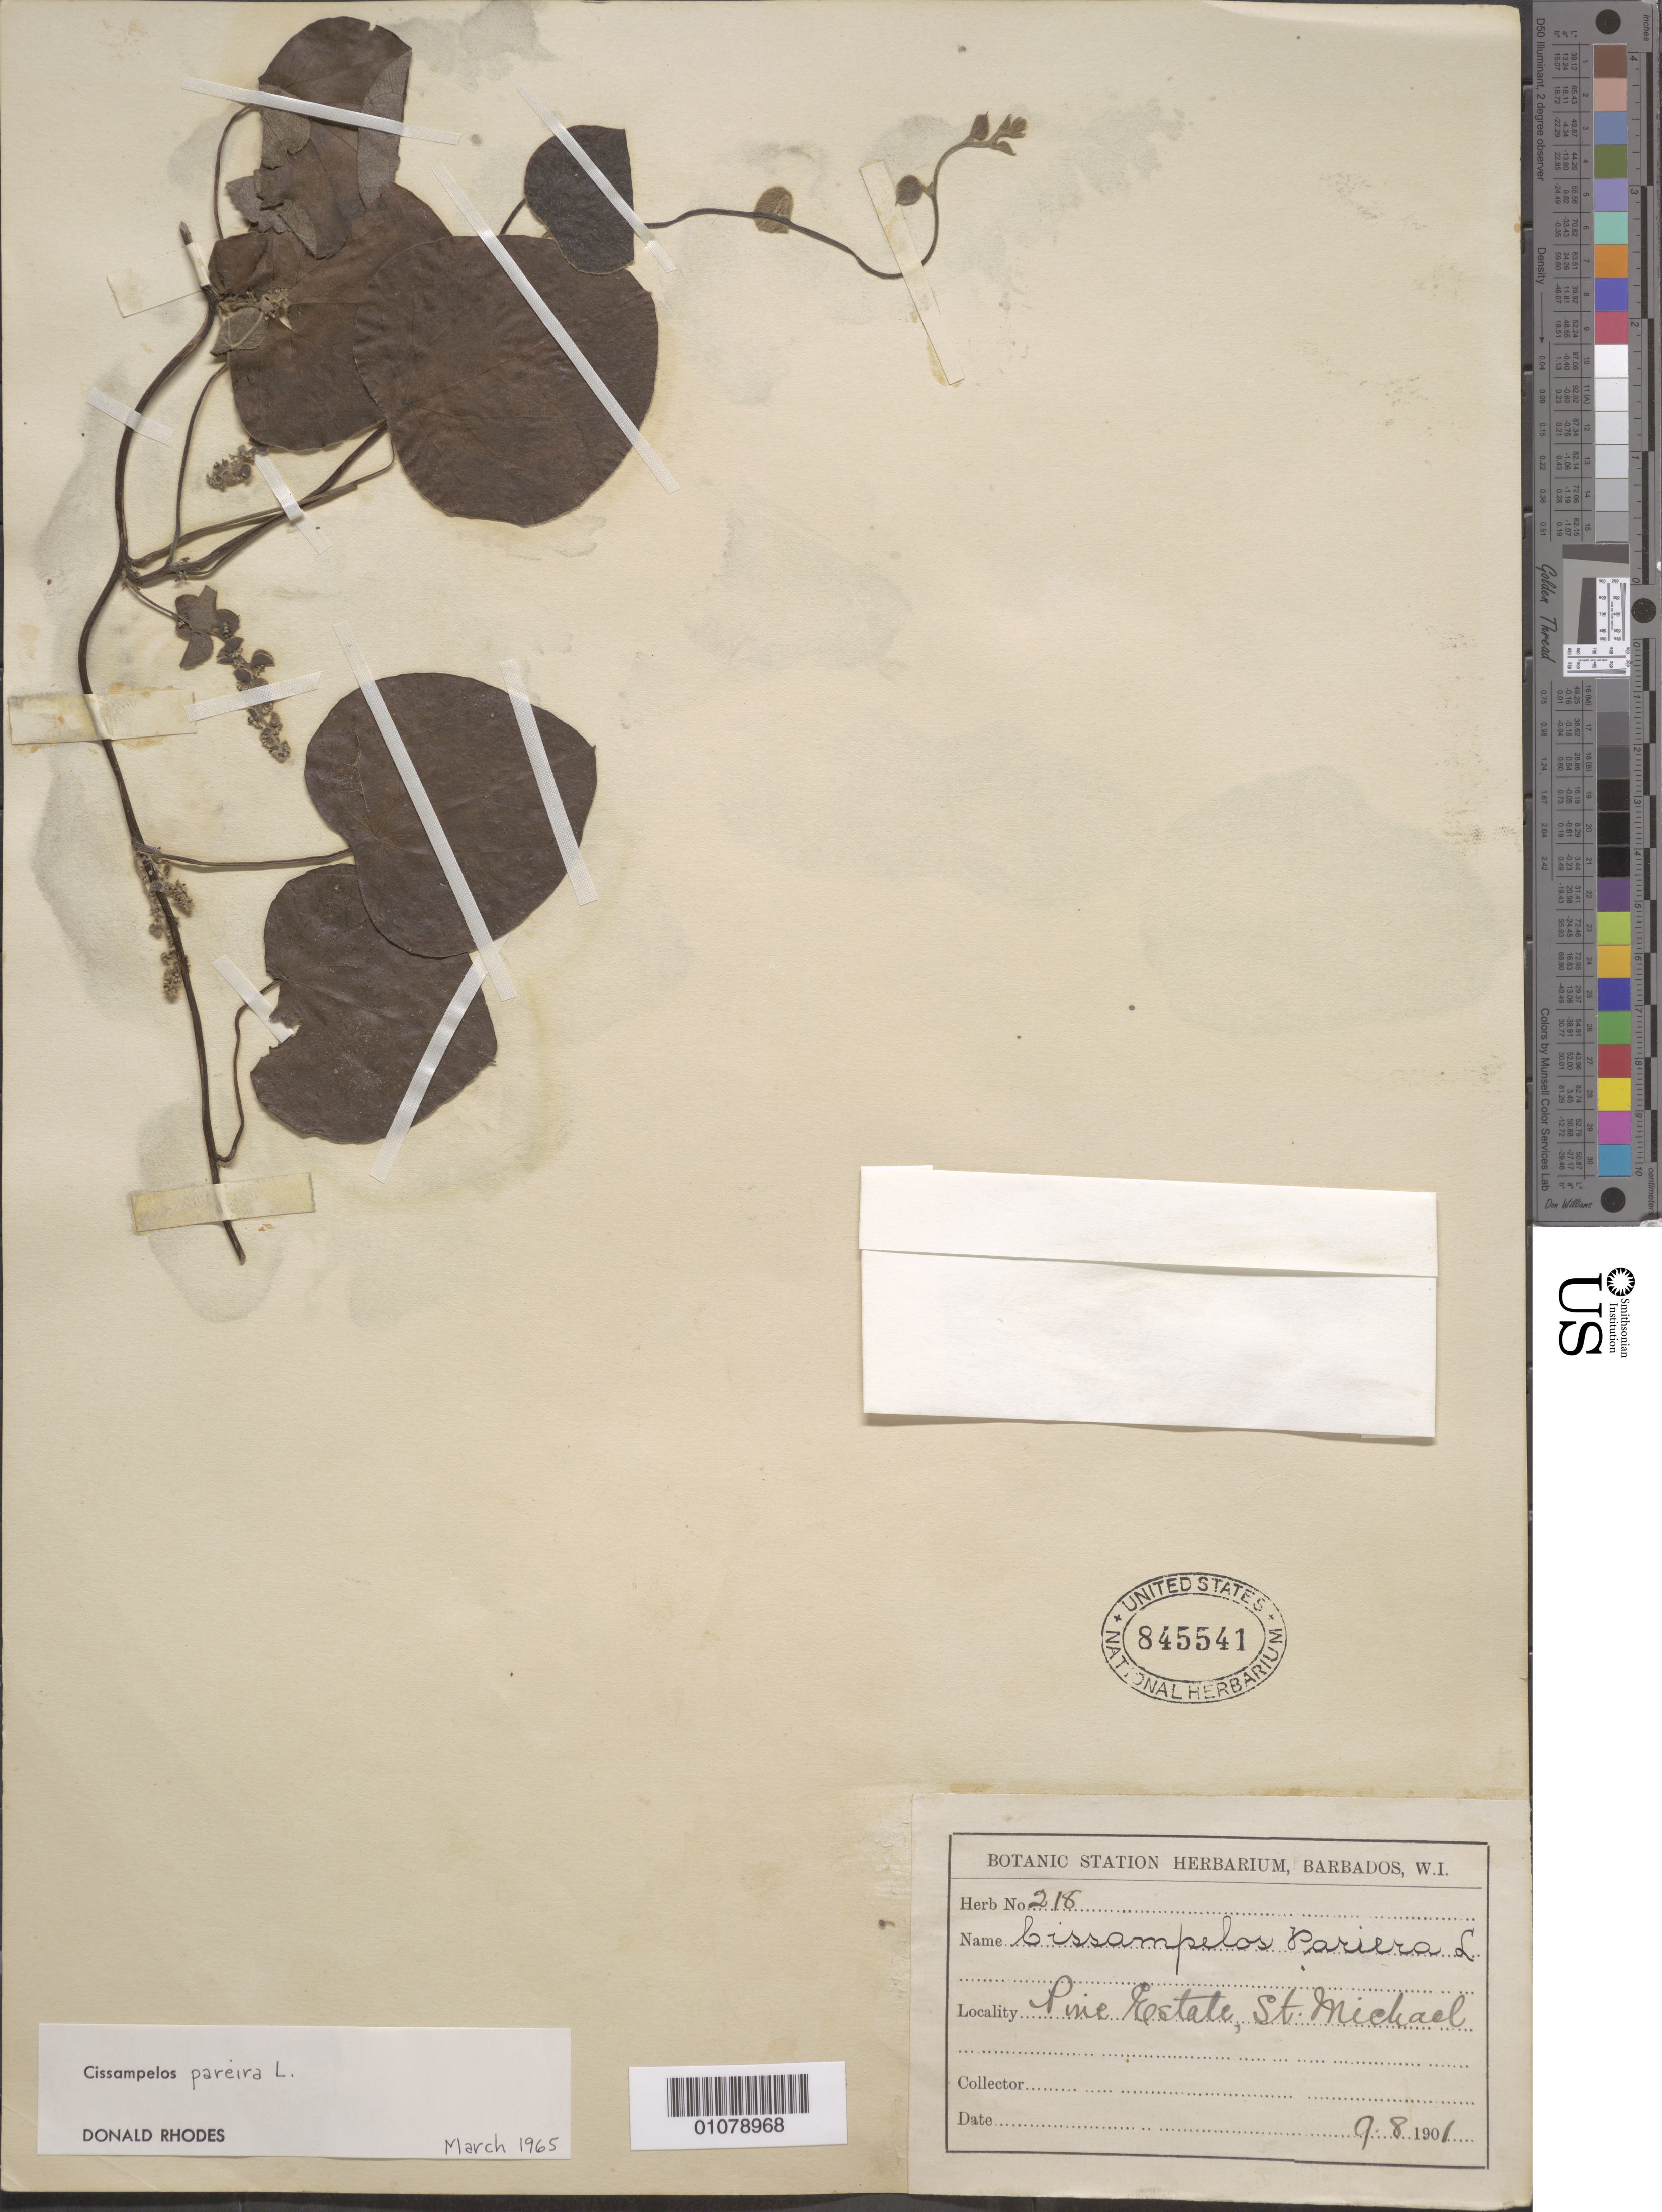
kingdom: Plantae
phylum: Tracheophyta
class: Magnoliopsida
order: Ranunculales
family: Menispermaceae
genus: Cissampelos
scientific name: Cissampelos pareira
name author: L.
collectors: ex herb. Bot. Sta. Barbados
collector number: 218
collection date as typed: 09 Aug 1901 or 08 Sep 1901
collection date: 1901-08-09 or 1901-09-08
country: Barbados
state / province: Saint Michael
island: Barbados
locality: Pine Estate, St. Michael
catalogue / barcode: US 845541